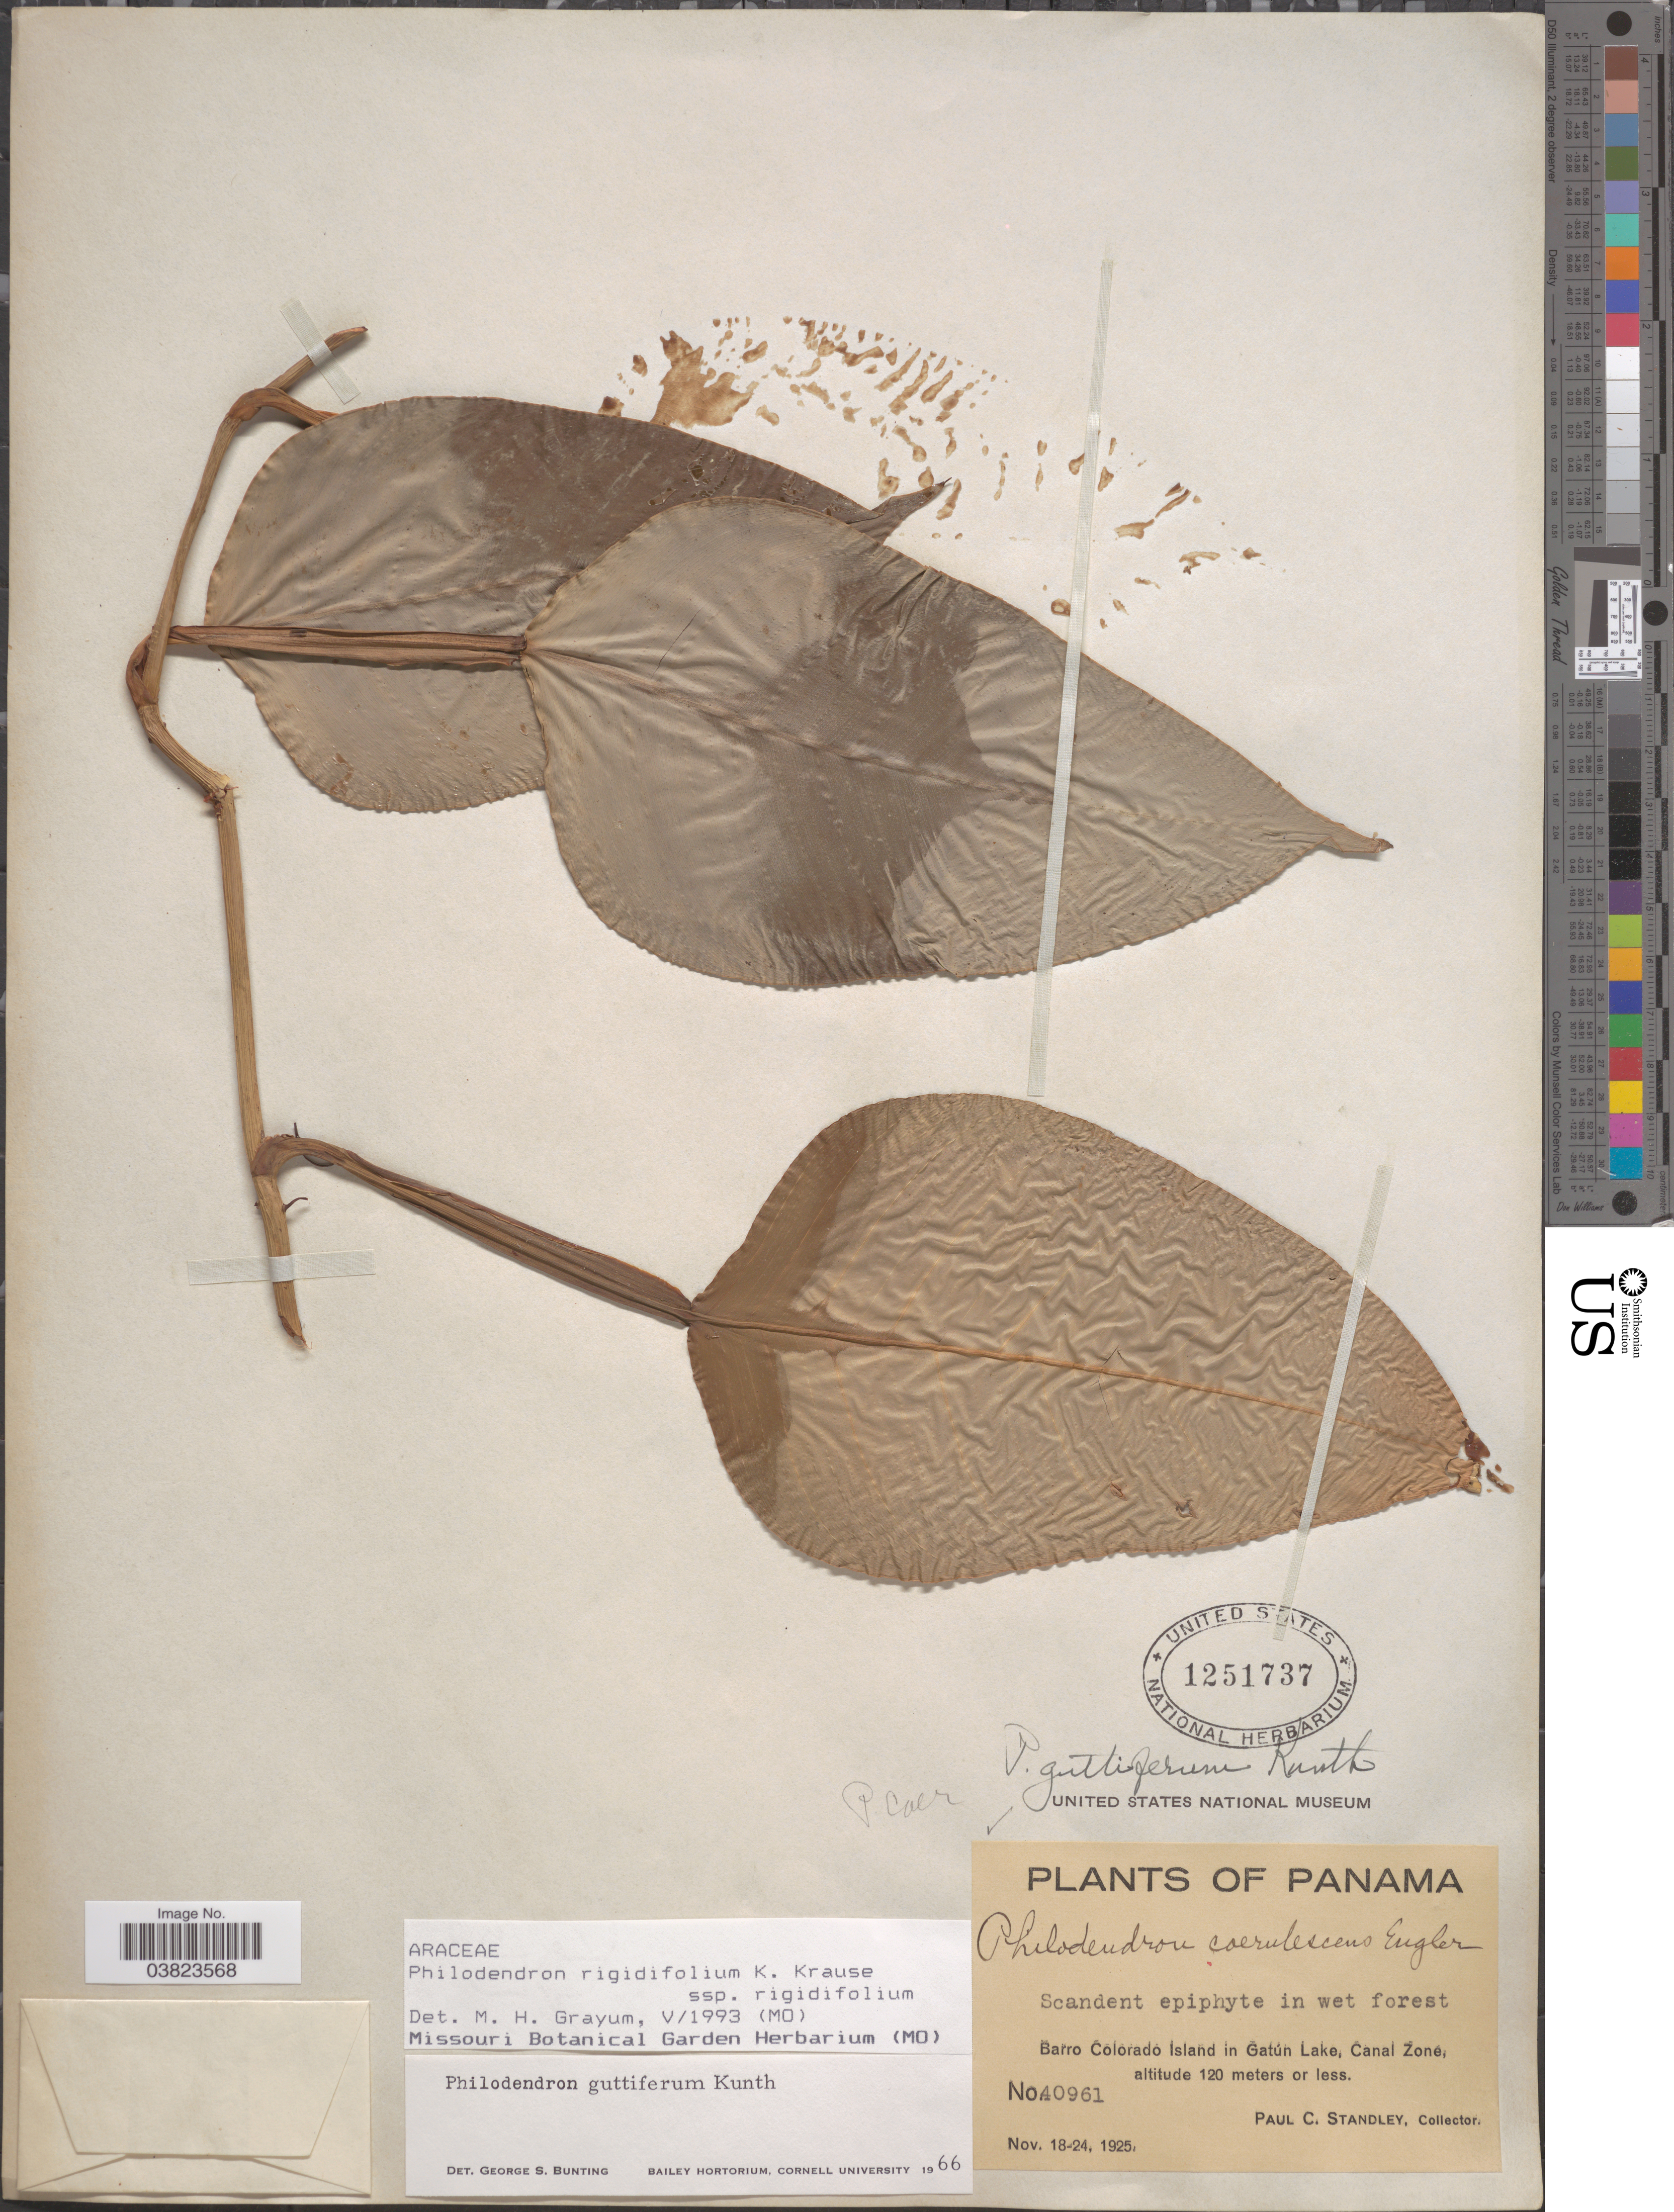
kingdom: Plantae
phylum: Tracheophyta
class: Liliopsida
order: Alismatales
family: Araceae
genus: Philodendron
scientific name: Philodendron rigidifolium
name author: K. Krause in Engl.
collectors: P. C. Standley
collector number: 40961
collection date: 1925-11-18/1925-11-24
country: Panama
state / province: Panamá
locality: Barro Colorado Island in Gatún Lake, Canal Zone.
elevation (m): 120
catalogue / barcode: US 1251737